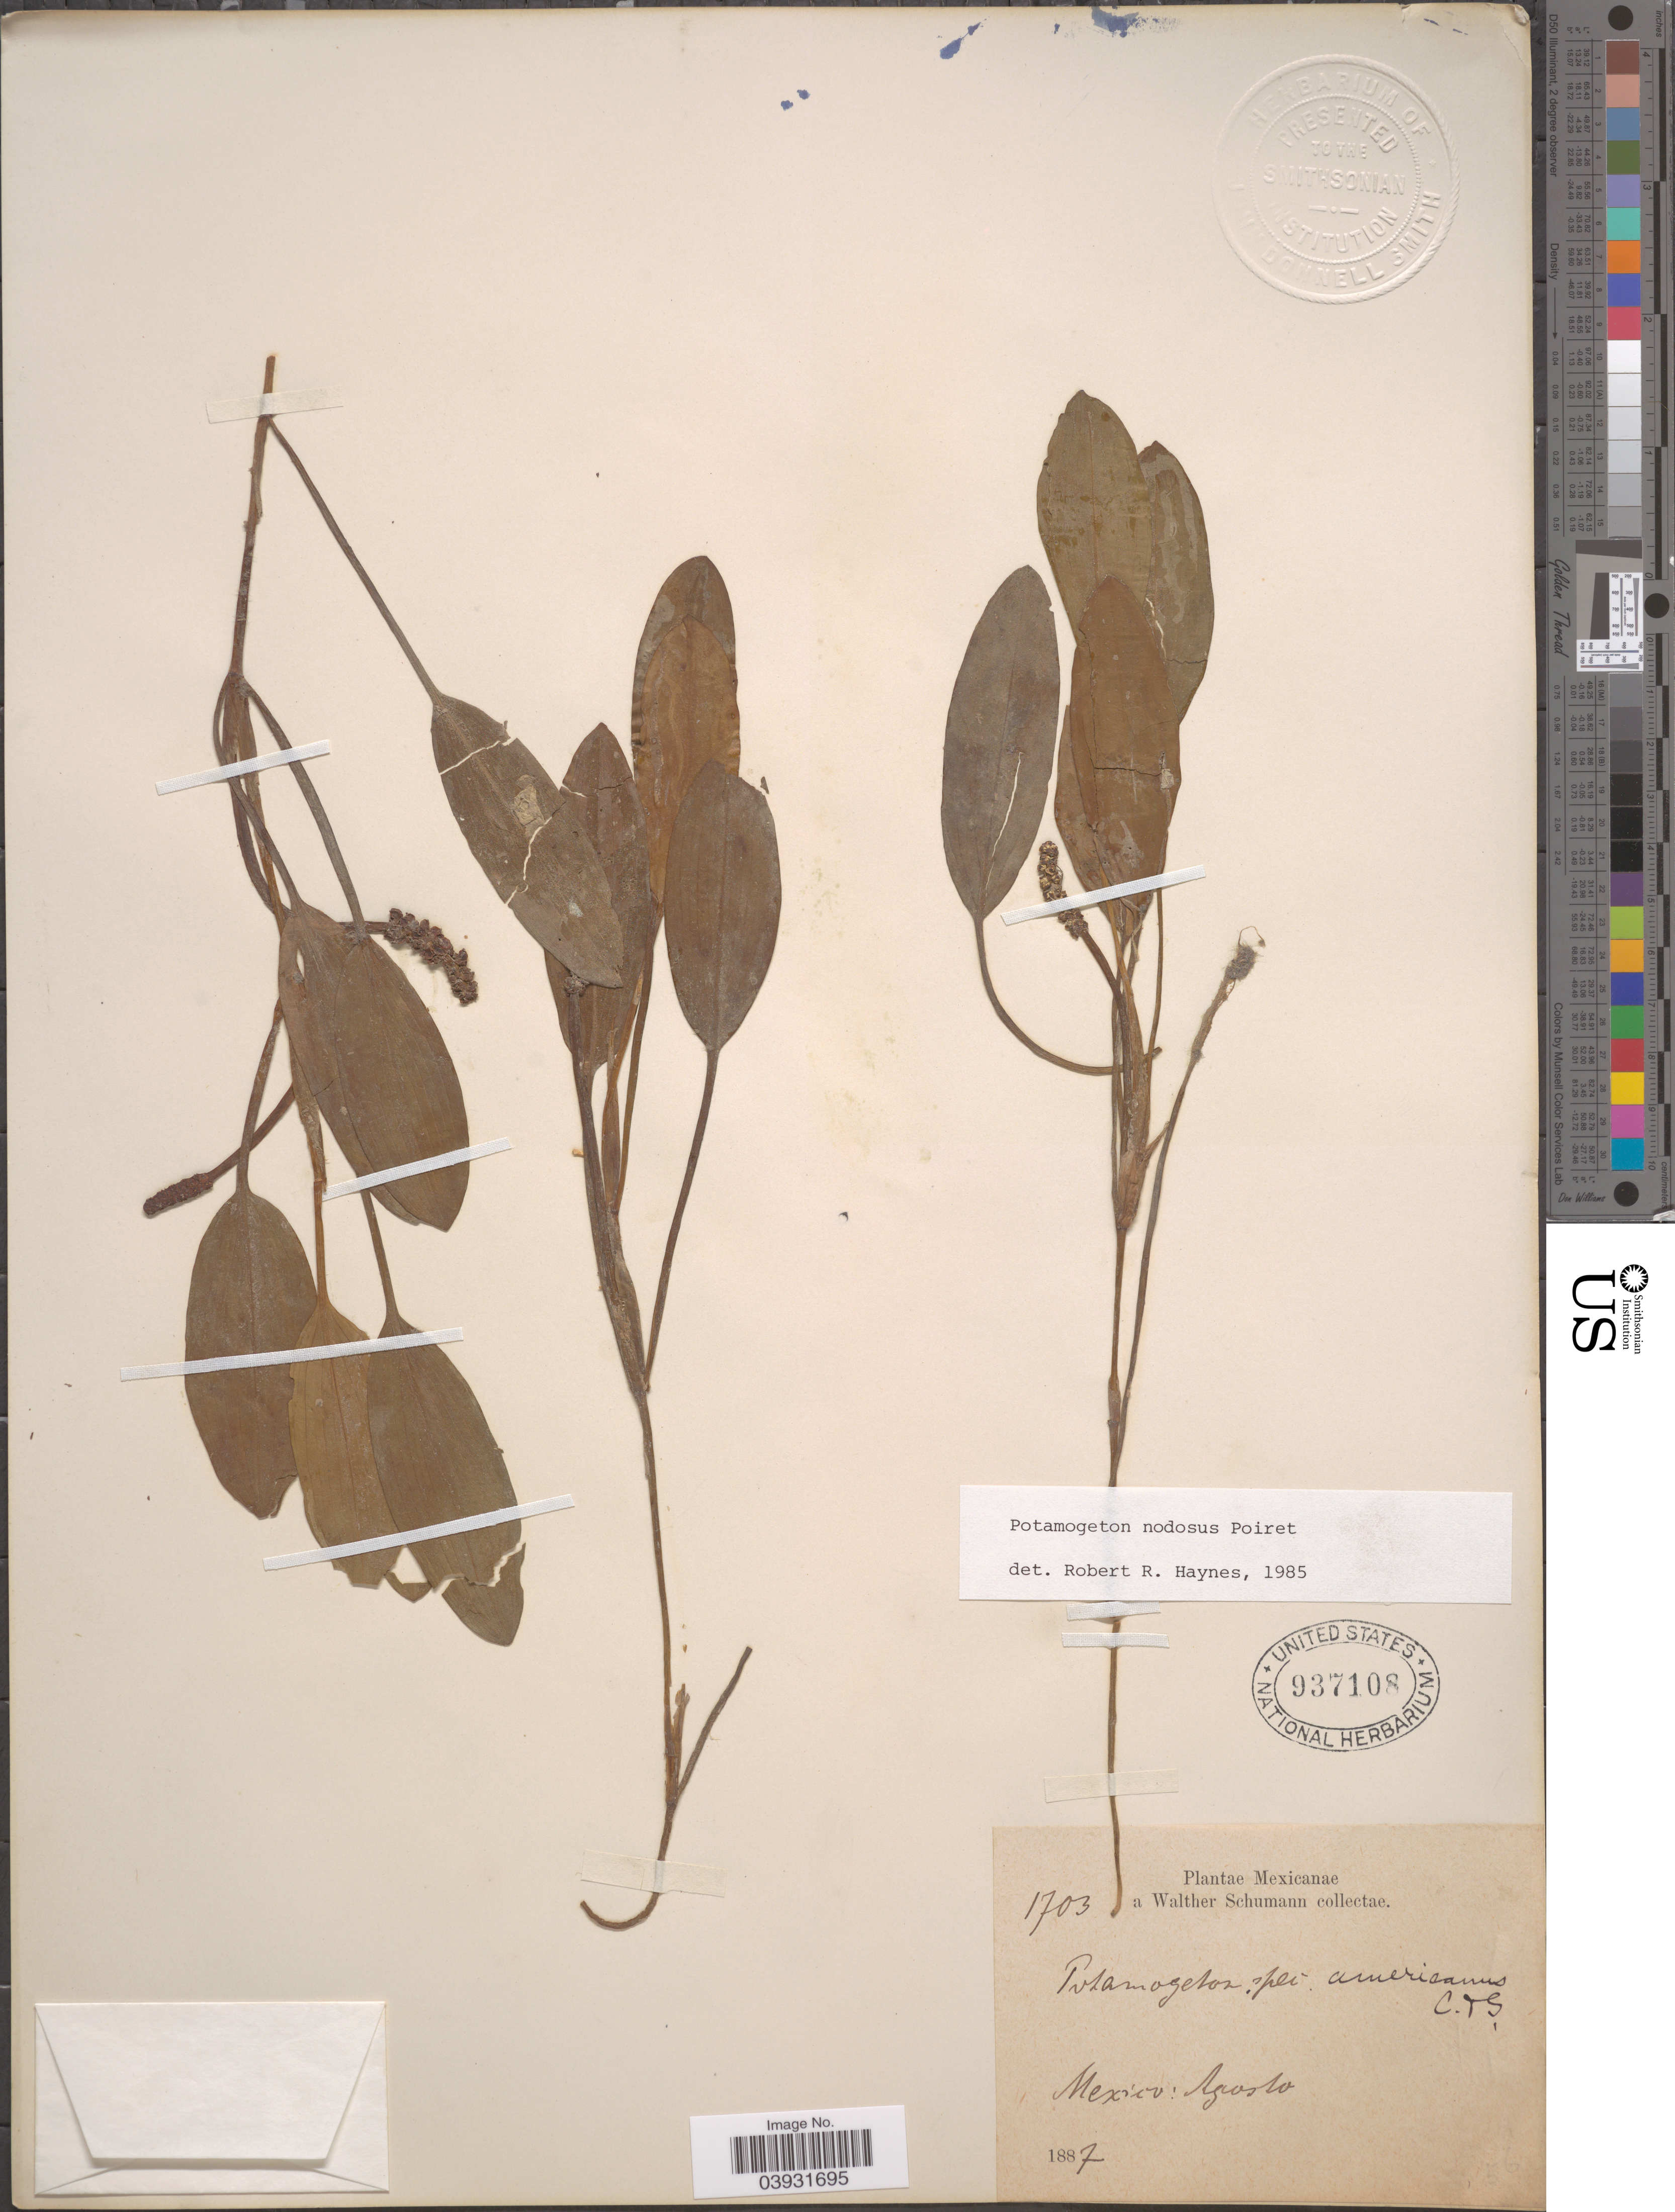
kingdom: Plantae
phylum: Tracheophyta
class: Liliopsida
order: Alismatales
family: Potamogetonaceae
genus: Potamogeton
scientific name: Potamogeton nodosus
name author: Poir.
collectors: W. Schumann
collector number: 1703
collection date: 1887-08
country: Mexico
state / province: México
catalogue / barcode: US 937108